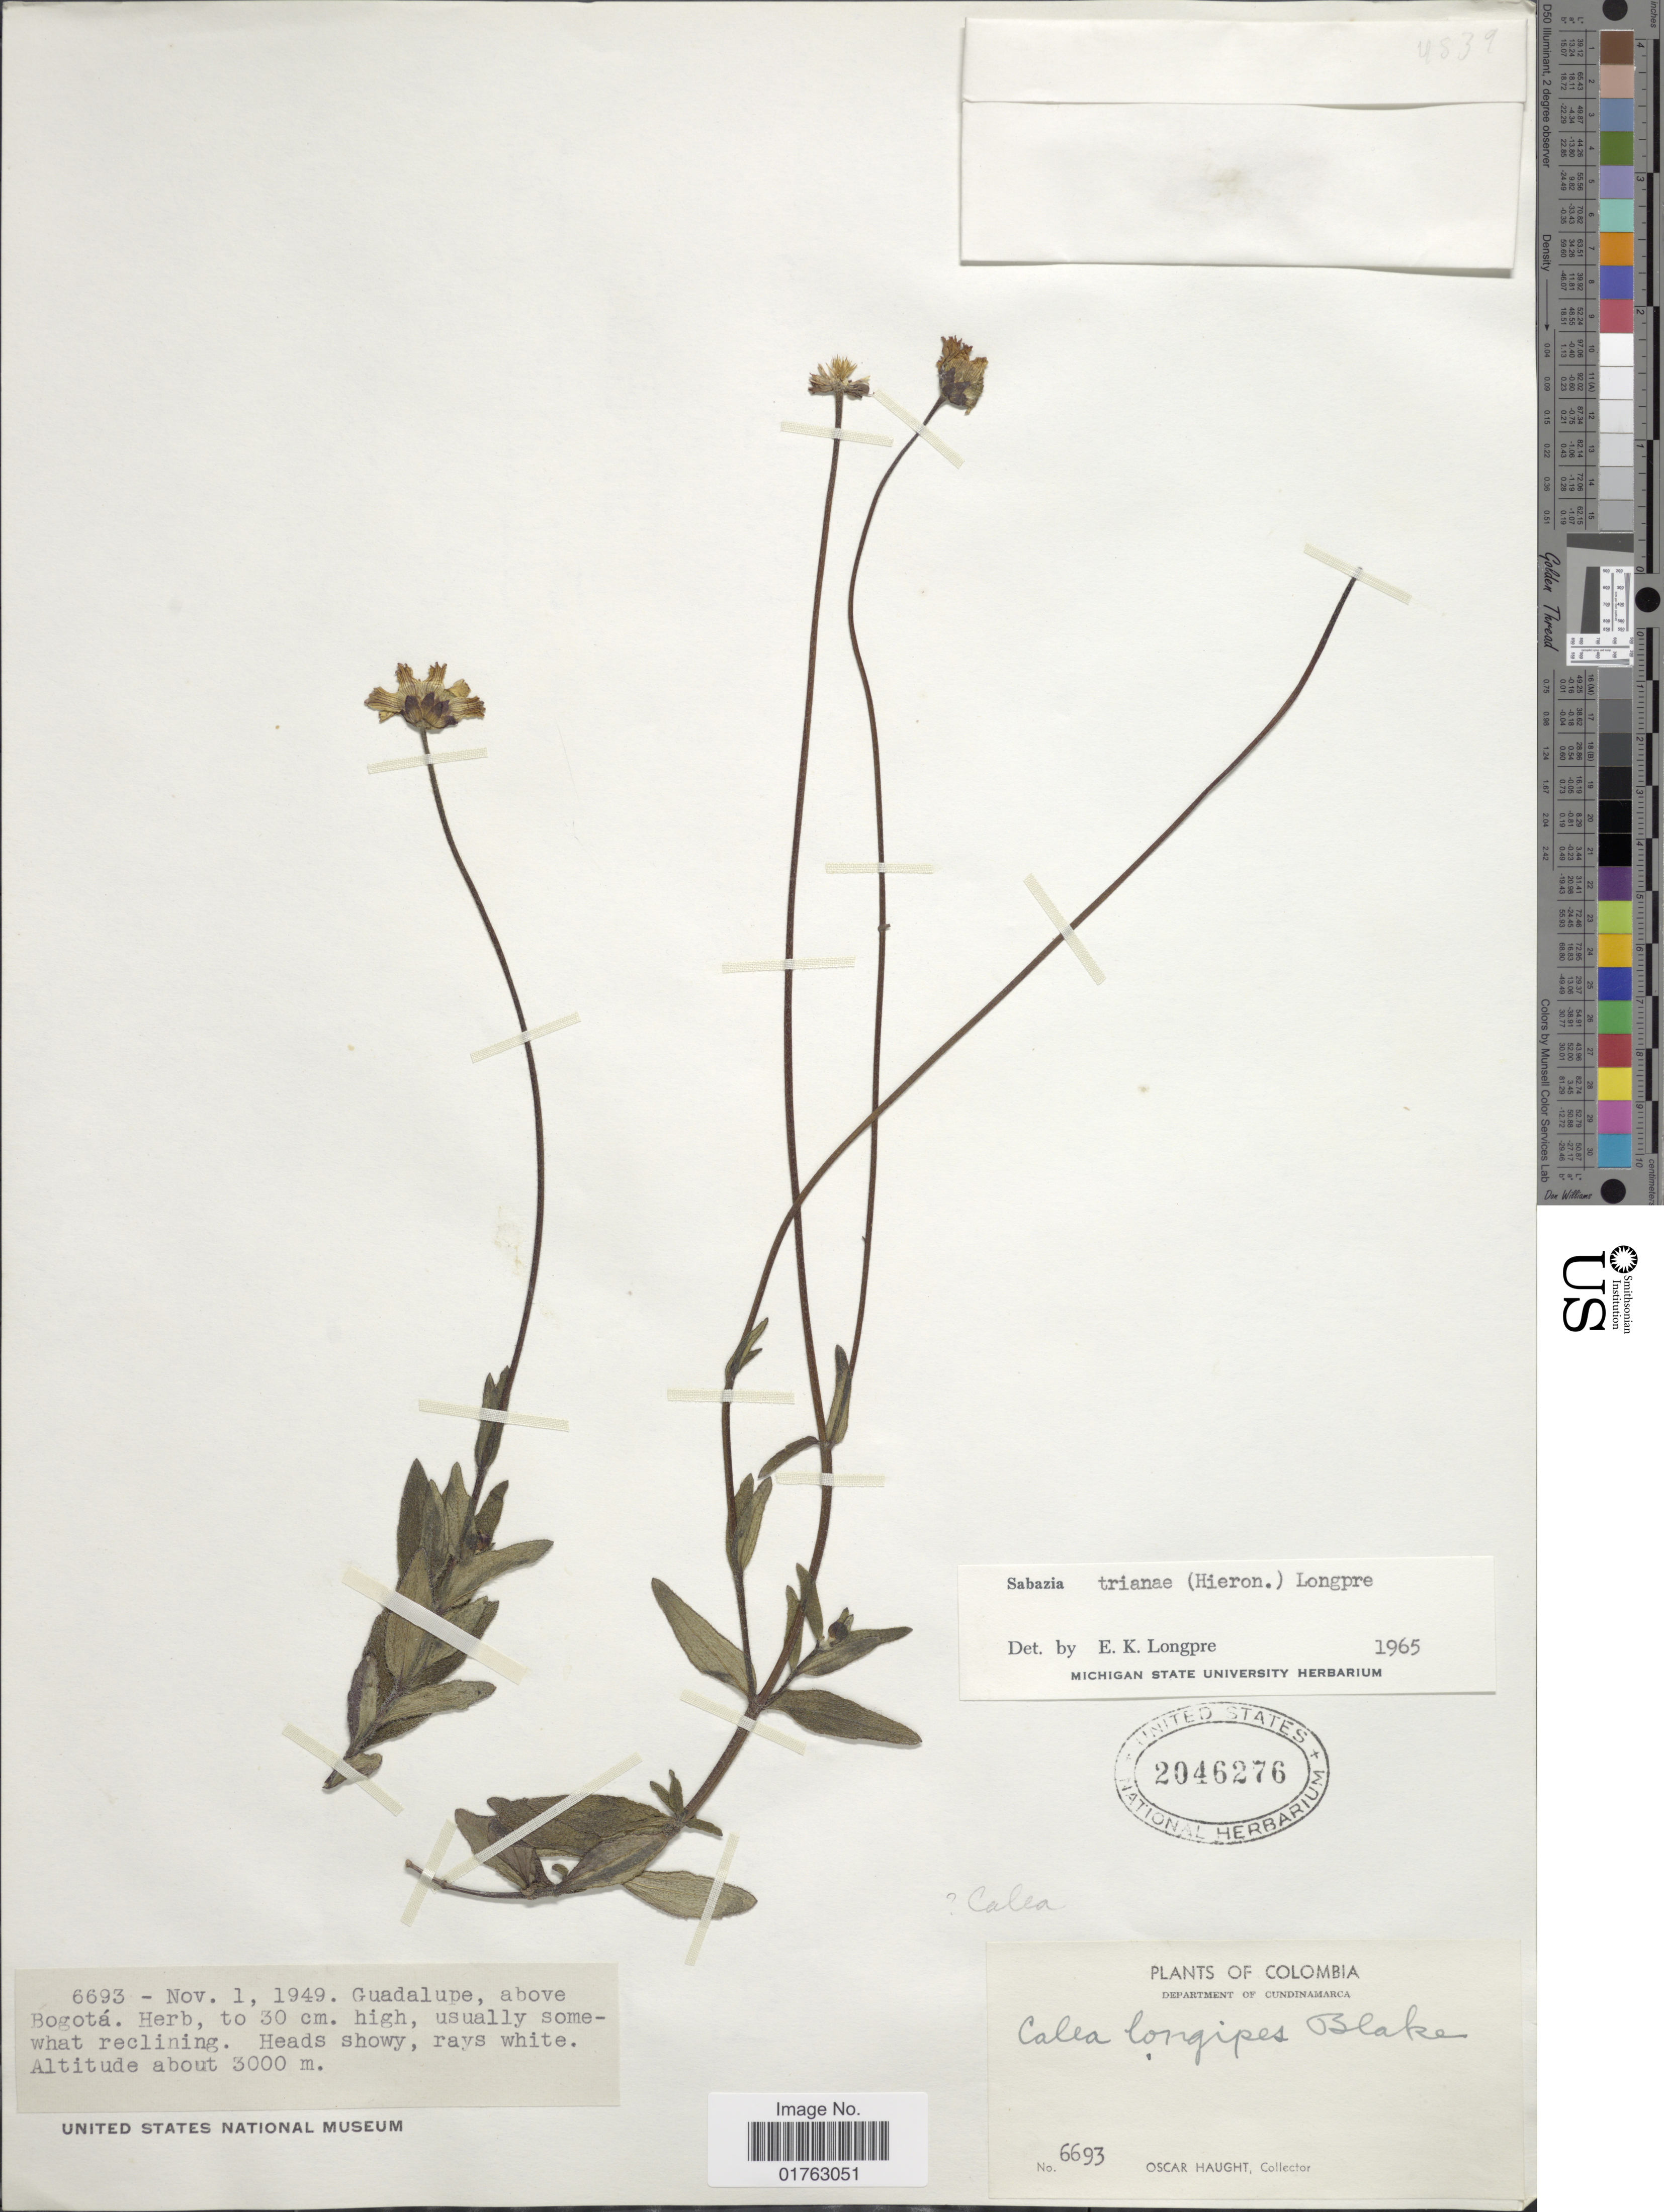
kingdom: Plantae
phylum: Tracheophyta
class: Magnoliopsida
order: Asterales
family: Asteraceae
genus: Sabazia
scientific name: Sabazia trianae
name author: (Hieron.) Longpre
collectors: O. L. Haught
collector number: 6693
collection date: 1949-11-01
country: Colombia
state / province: Cundinamarca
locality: Department of Cundinamarca, Guadalupe, above Bogota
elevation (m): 3000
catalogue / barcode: US 2046276